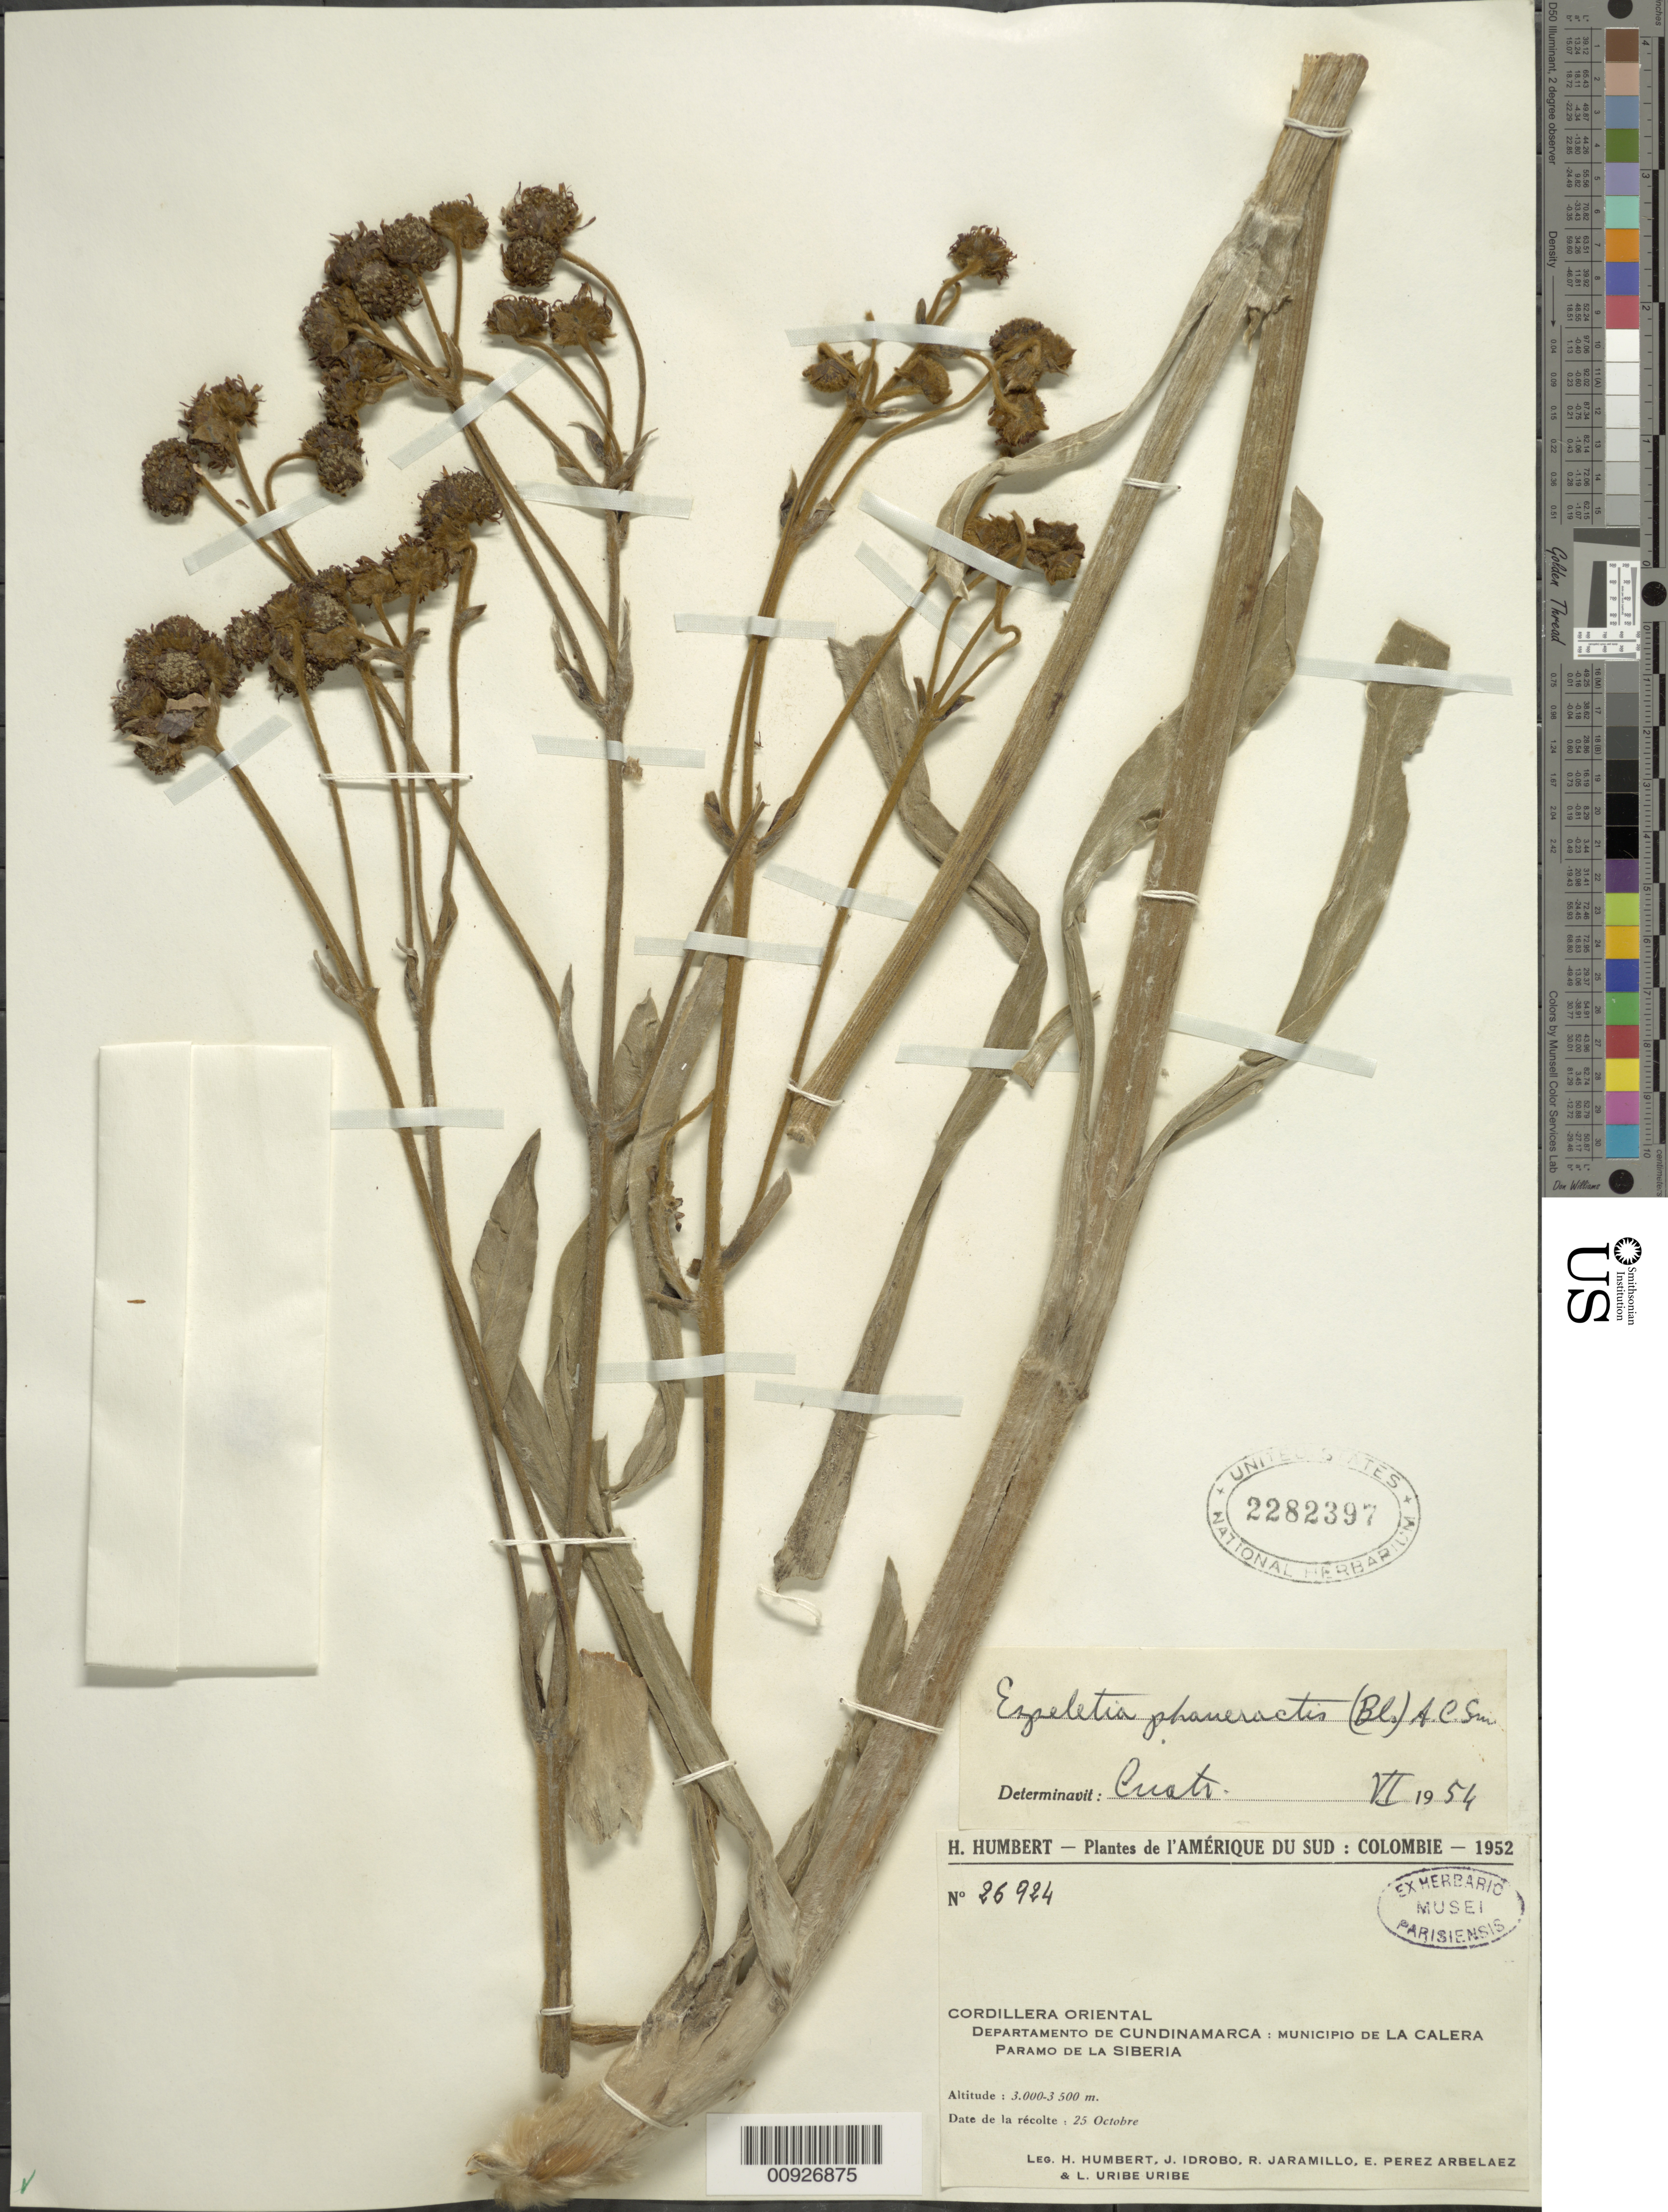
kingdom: Plantae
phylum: Tracheophyta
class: Magnoliopsida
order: Asterales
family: Asteraceae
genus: Espeletia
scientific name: Espeletia argentea f. phaneractis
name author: (S.F. Blake) Cuatrec.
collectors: H. Humbert, J. M. Idrobo, R. Jaramillo M., E. Pérez Arbeláez & L. Uribe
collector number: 26924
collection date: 1952-10-25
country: Colombia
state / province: Cundinamarca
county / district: M de La Calera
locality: P. de la Siberia. Cordillera Oriental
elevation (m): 3000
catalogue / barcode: US 2282397